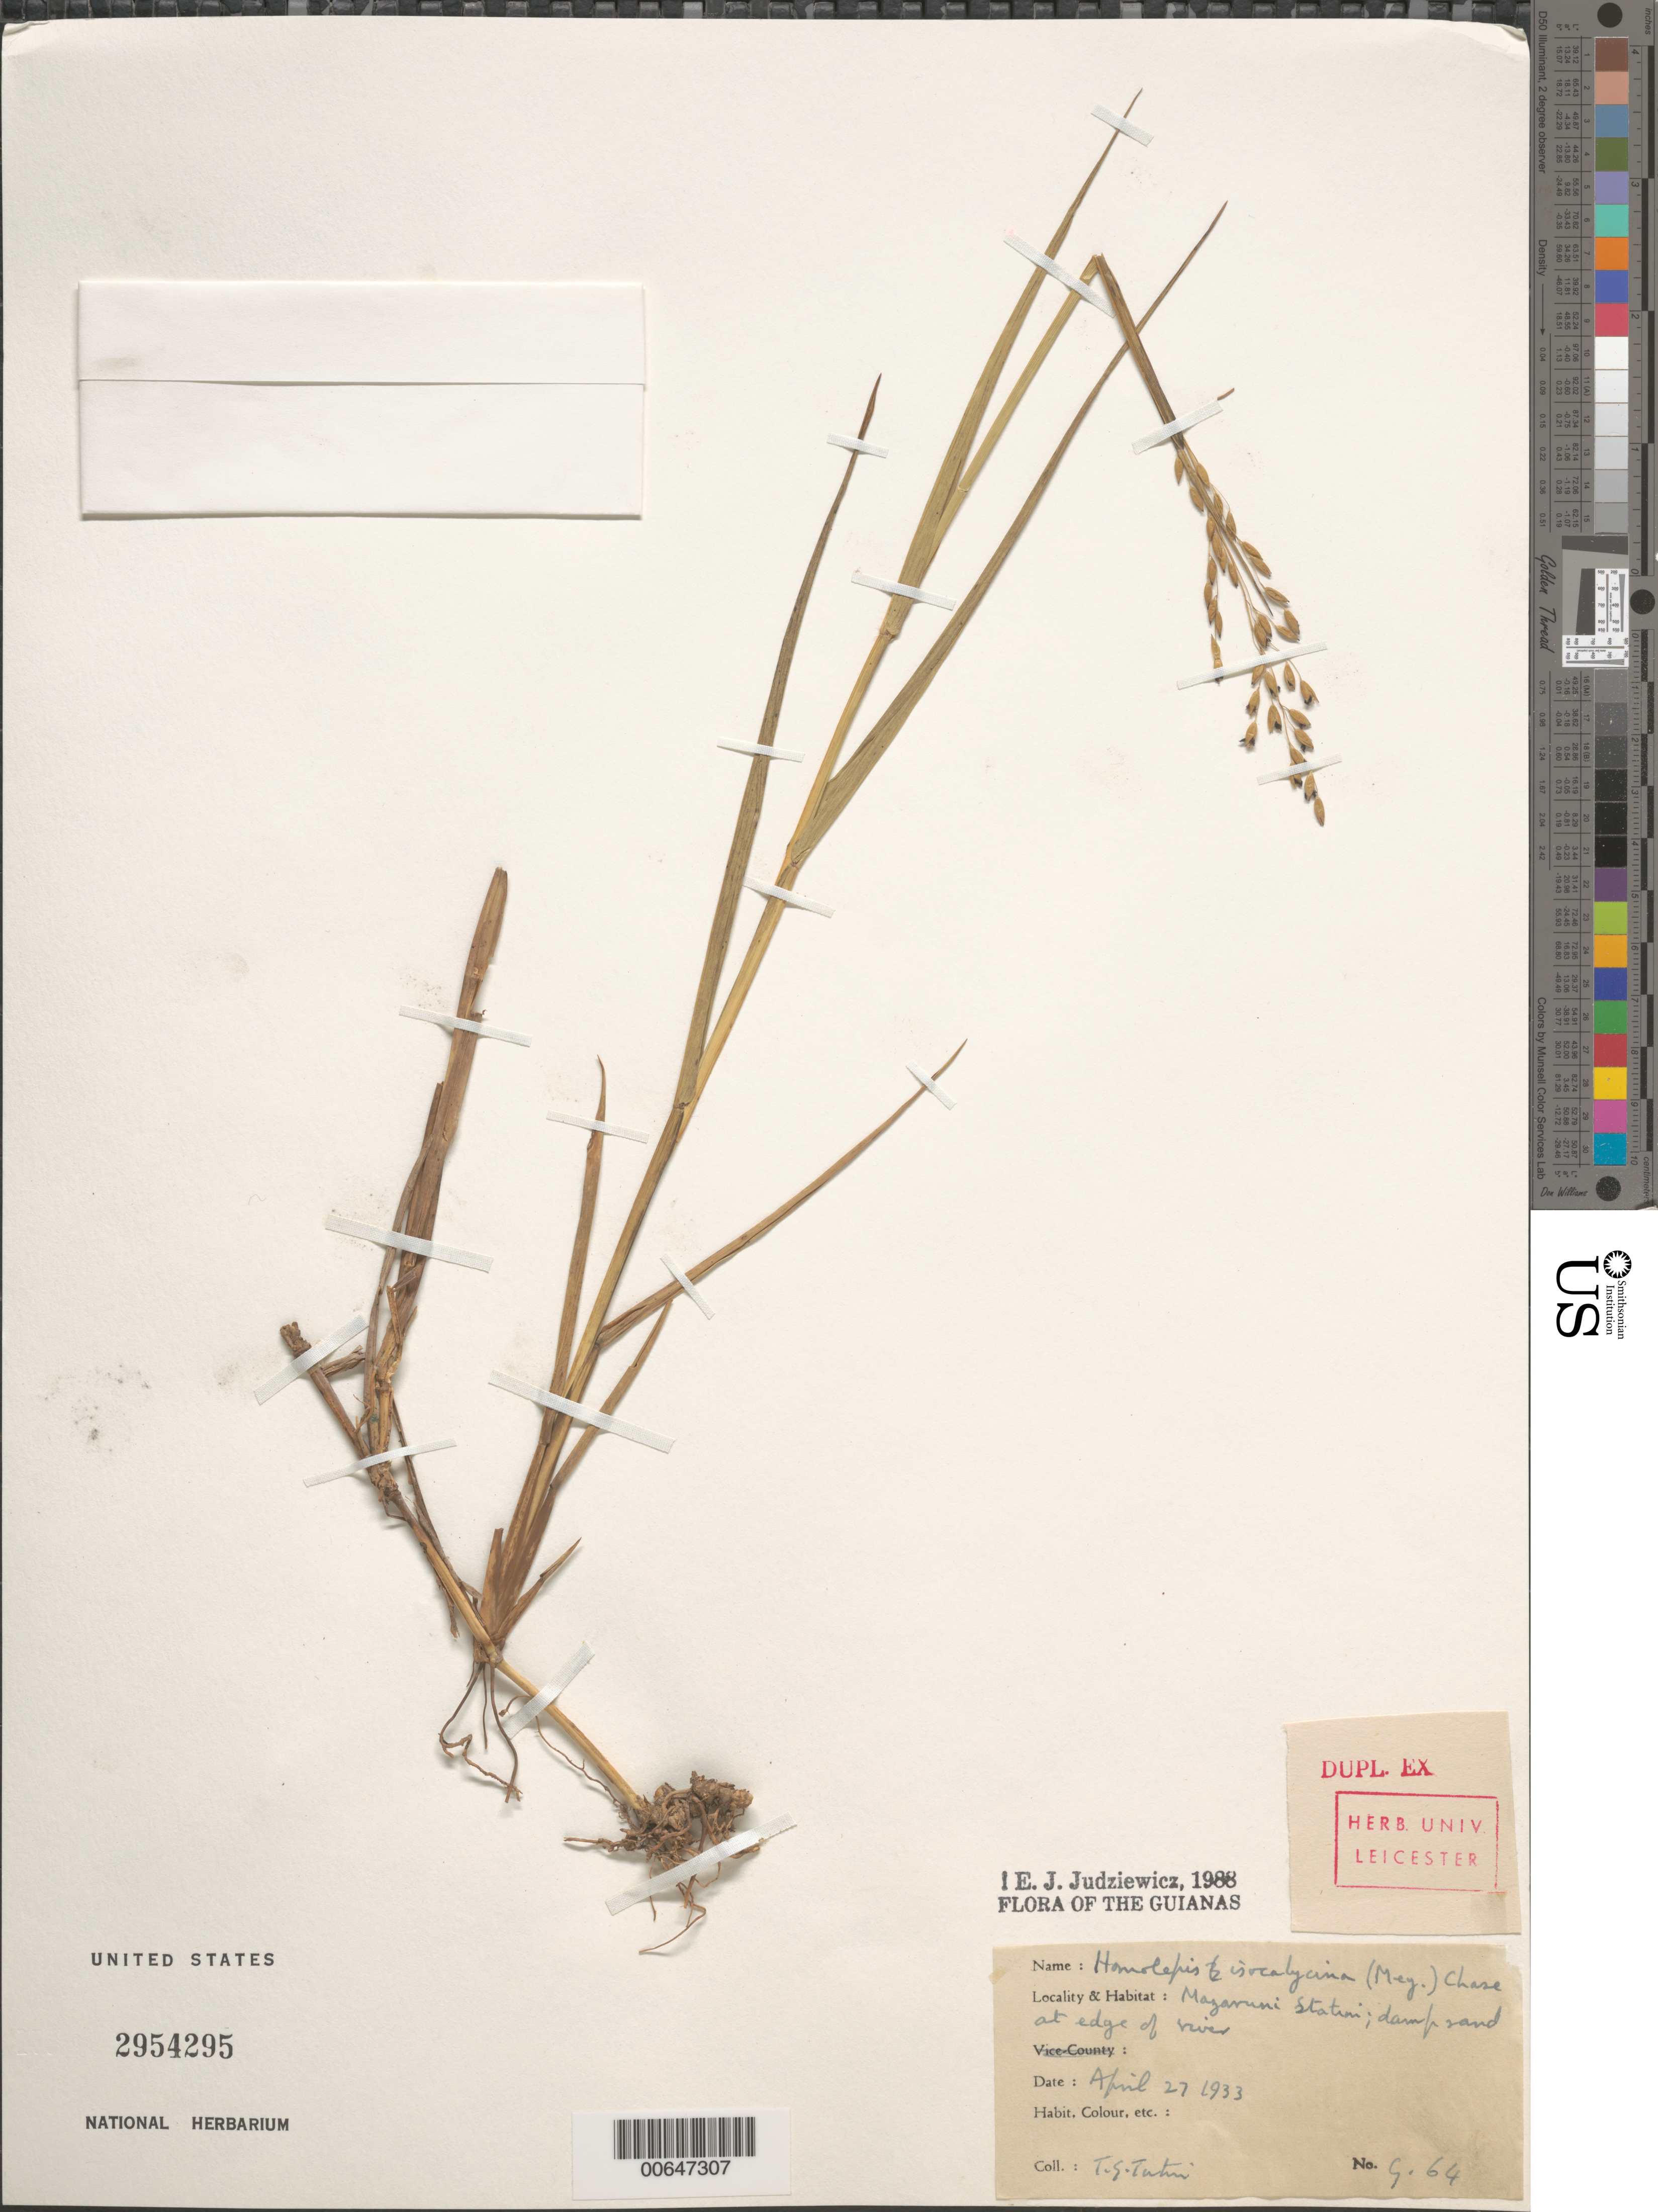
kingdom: Plantae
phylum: Tracheophyta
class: Liliopsida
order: Poales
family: Poaceae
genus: Homolepis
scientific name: Homolepis isocalycia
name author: (G. Mey.) Chase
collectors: T. G. Tutin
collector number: G64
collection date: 1933-04-27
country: Guyana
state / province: Cuyuni-Mazaruni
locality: Mazaruni Station.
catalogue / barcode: US 2954295